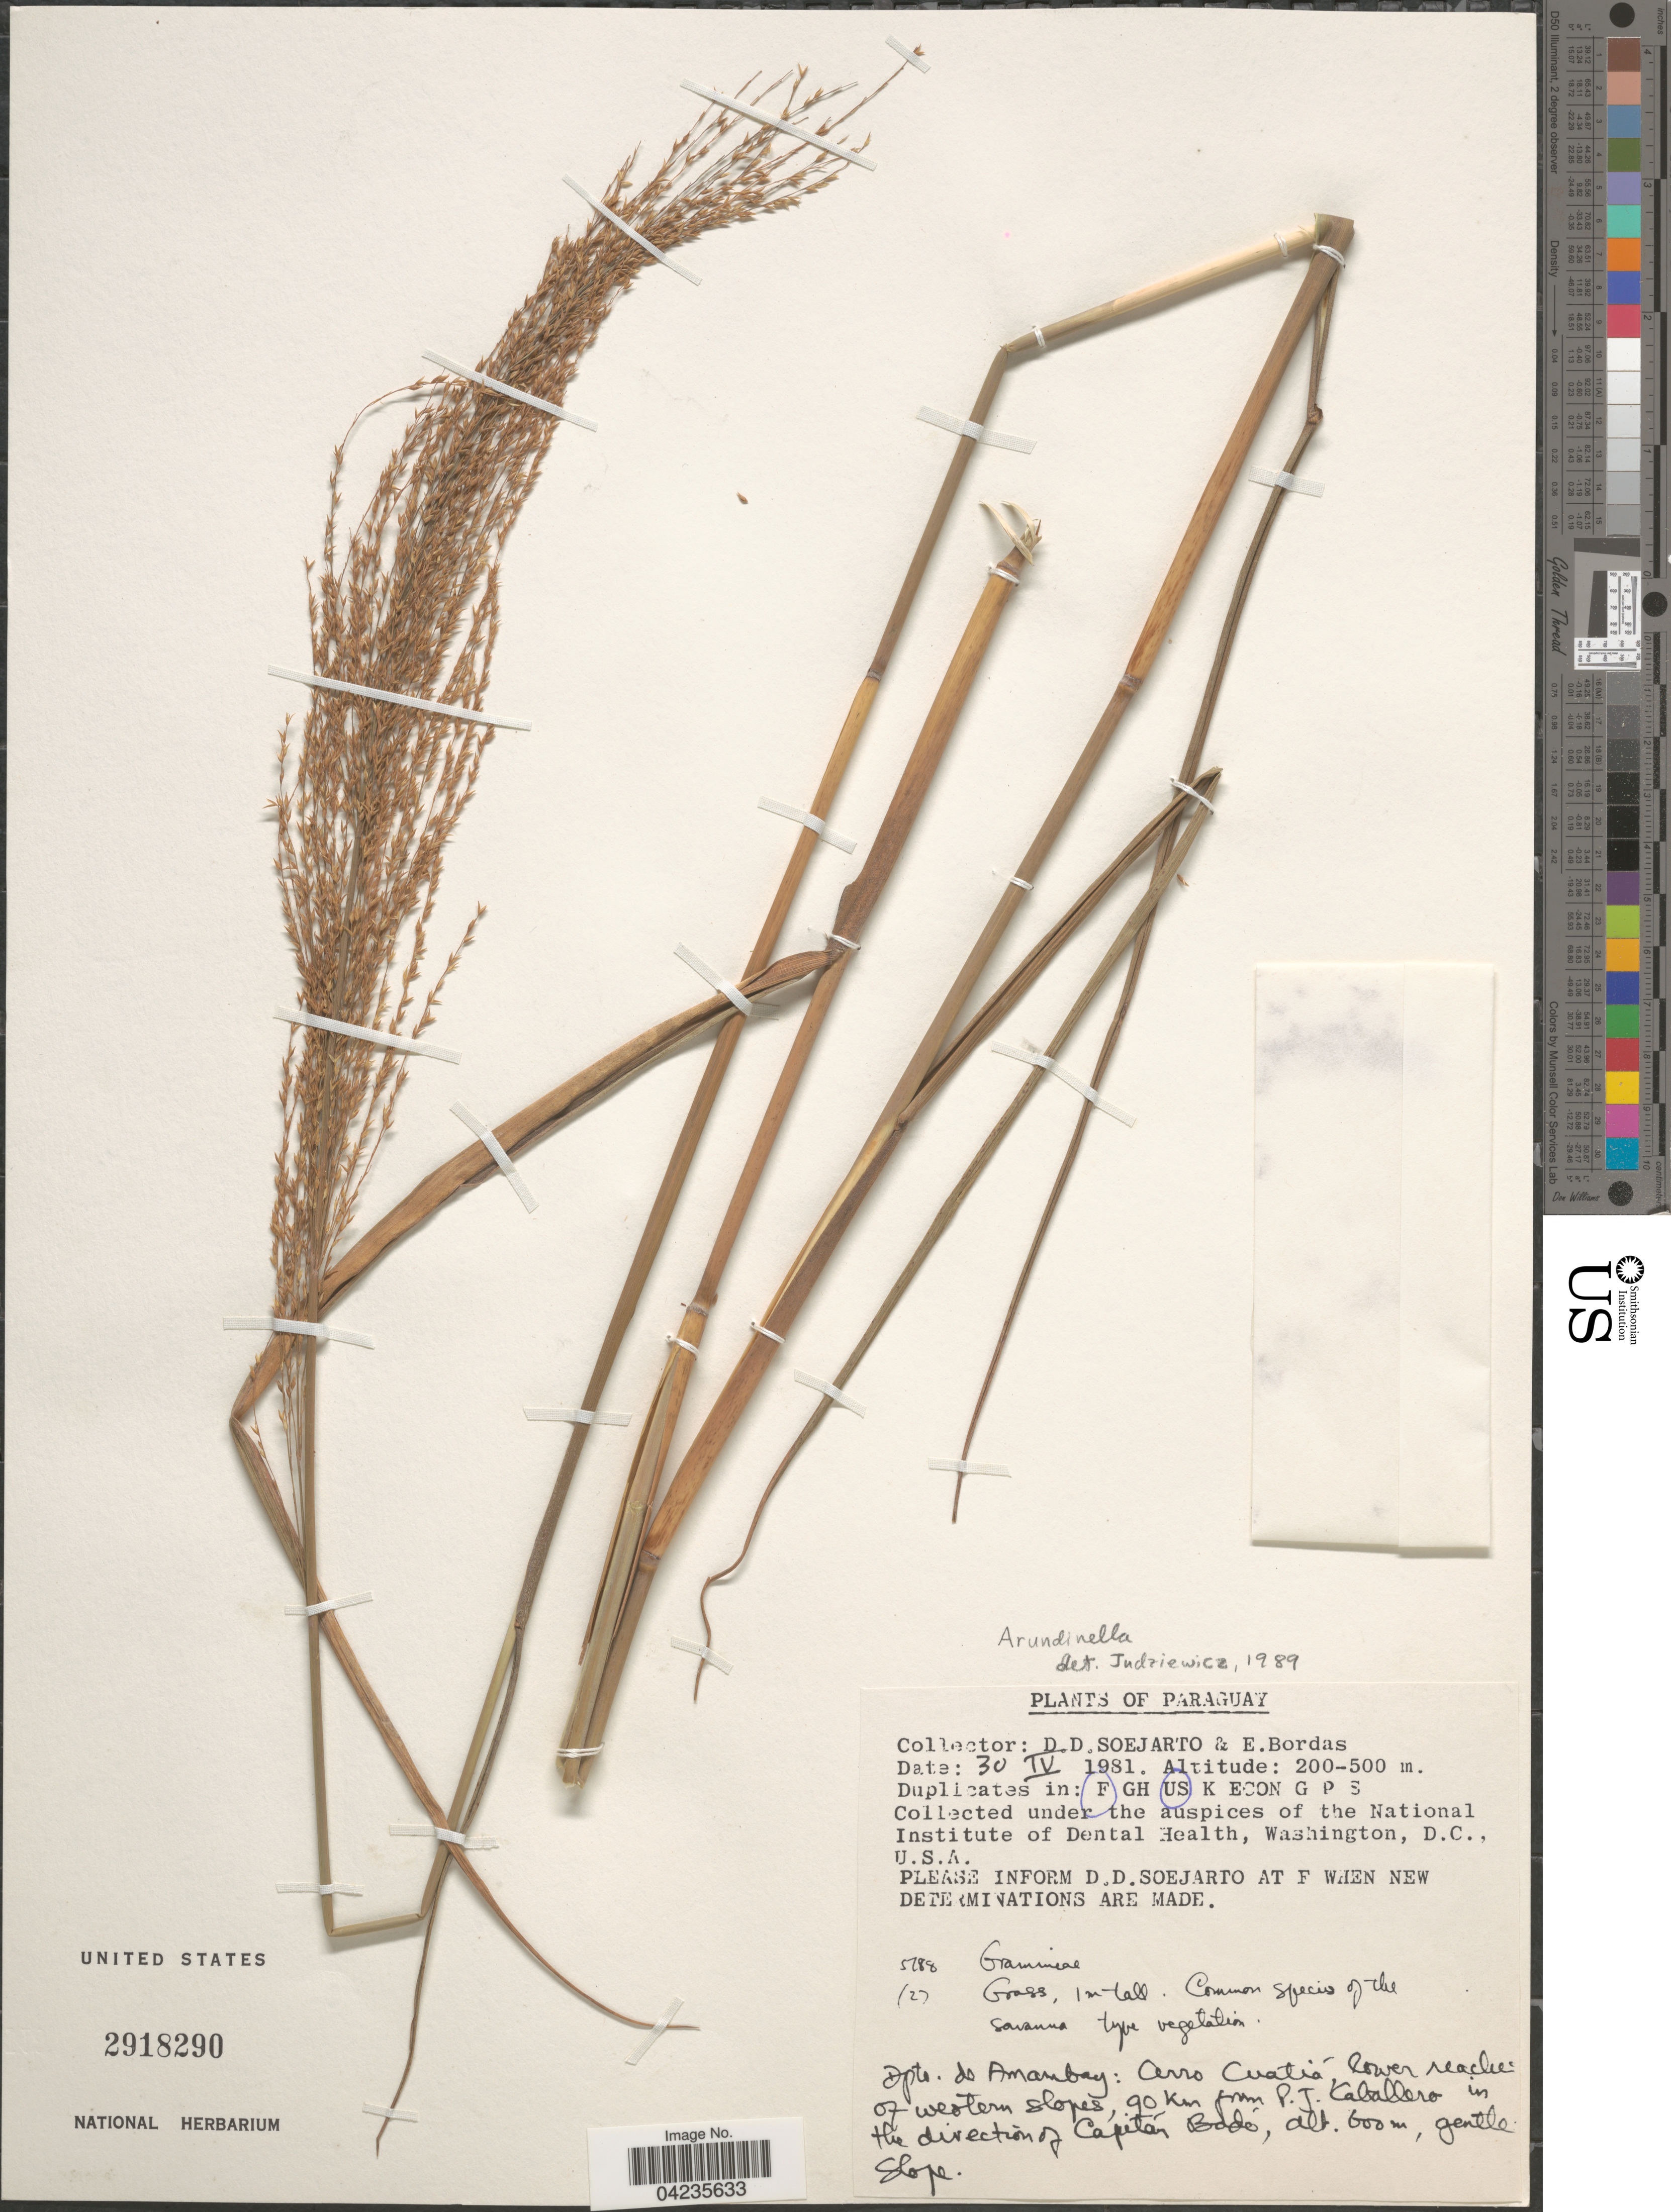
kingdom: Plantae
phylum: Tracheophyta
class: Liliopsida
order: Poales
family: Poaceae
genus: Arundinella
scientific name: Arundinella sp.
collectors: E. Bordas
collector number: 5288?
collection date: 1981-04-30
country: Paraguay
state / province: Amambay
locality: Dpto. de Amambay: Cerro Cuatiá, lower reaches of western slopes, 90 km from P. J. Caballero in the direction of Capitán Bodo.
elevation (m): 600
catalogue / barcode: US 2918290